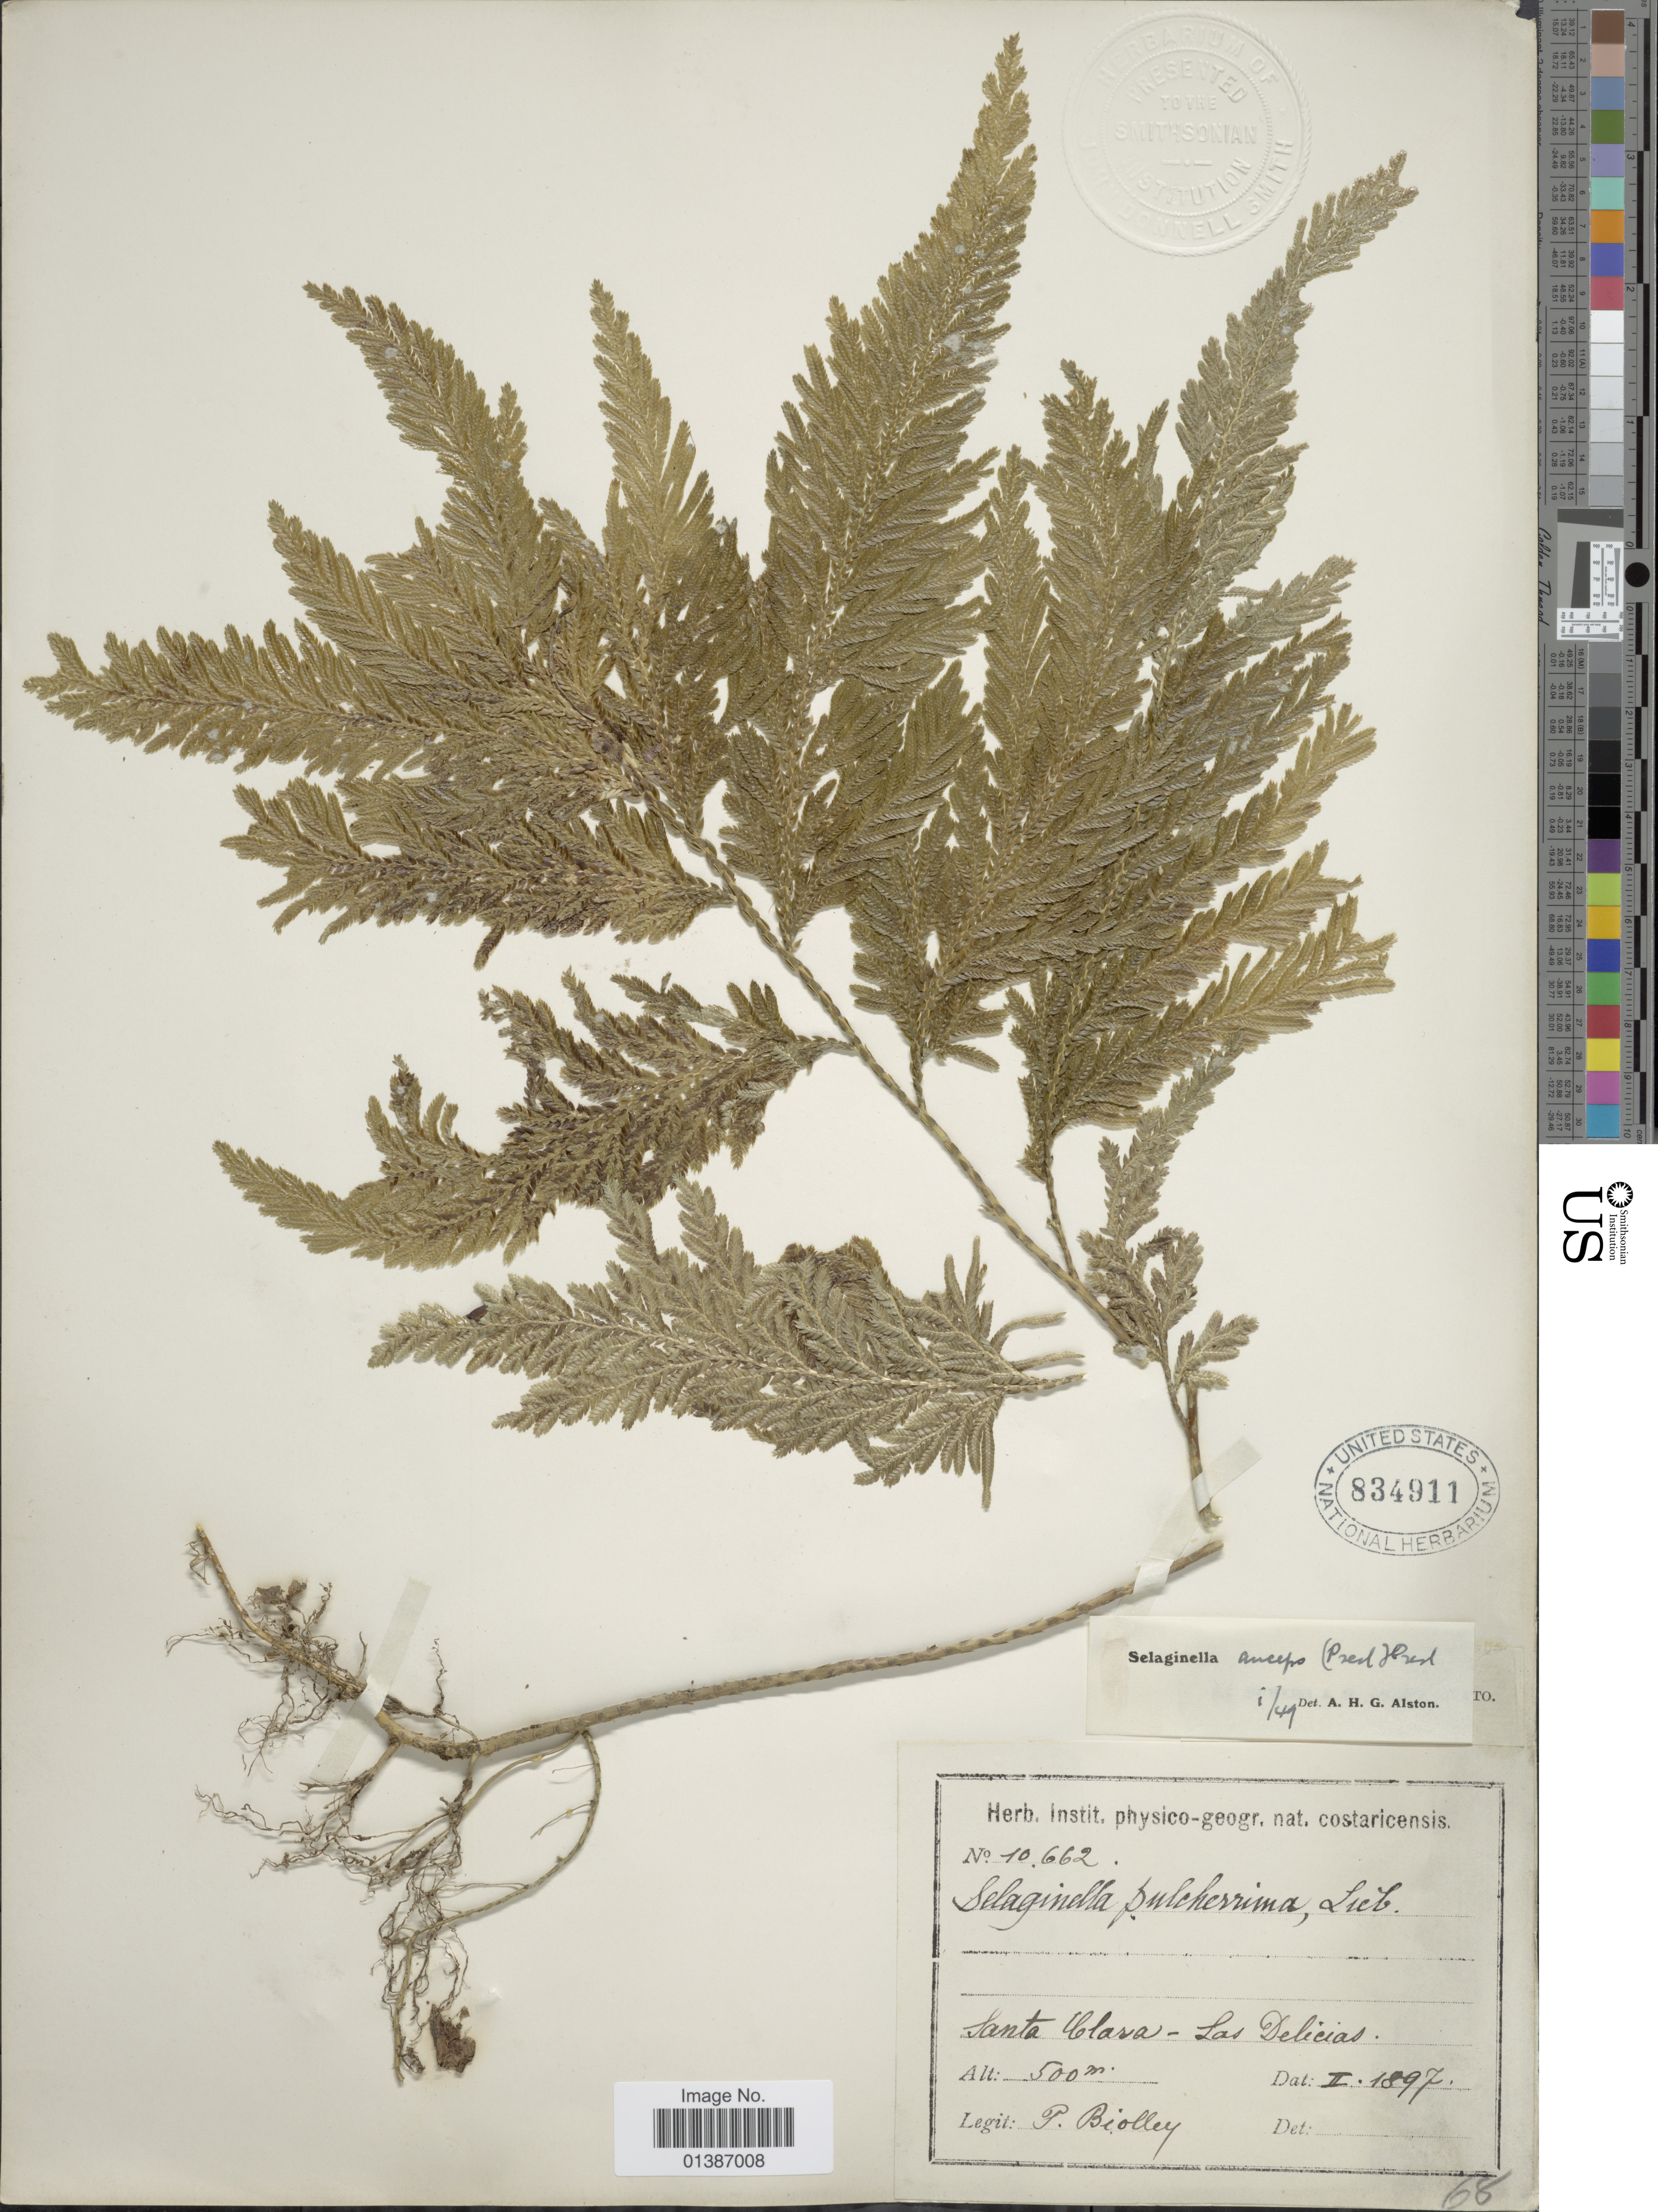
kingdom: Plantae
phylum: Tracheophyta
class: Lycopodiopsida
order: Selaginellales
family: Selaginellaceae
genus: Selaginella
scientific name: Selaginella anceps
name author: (C. Presl)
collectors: P. Biolley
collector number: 10662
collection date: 1897-02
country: Costa Rica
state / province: Puntarenas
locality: Santa Clara - Las Delicias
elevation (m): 500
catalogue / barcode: US 834911